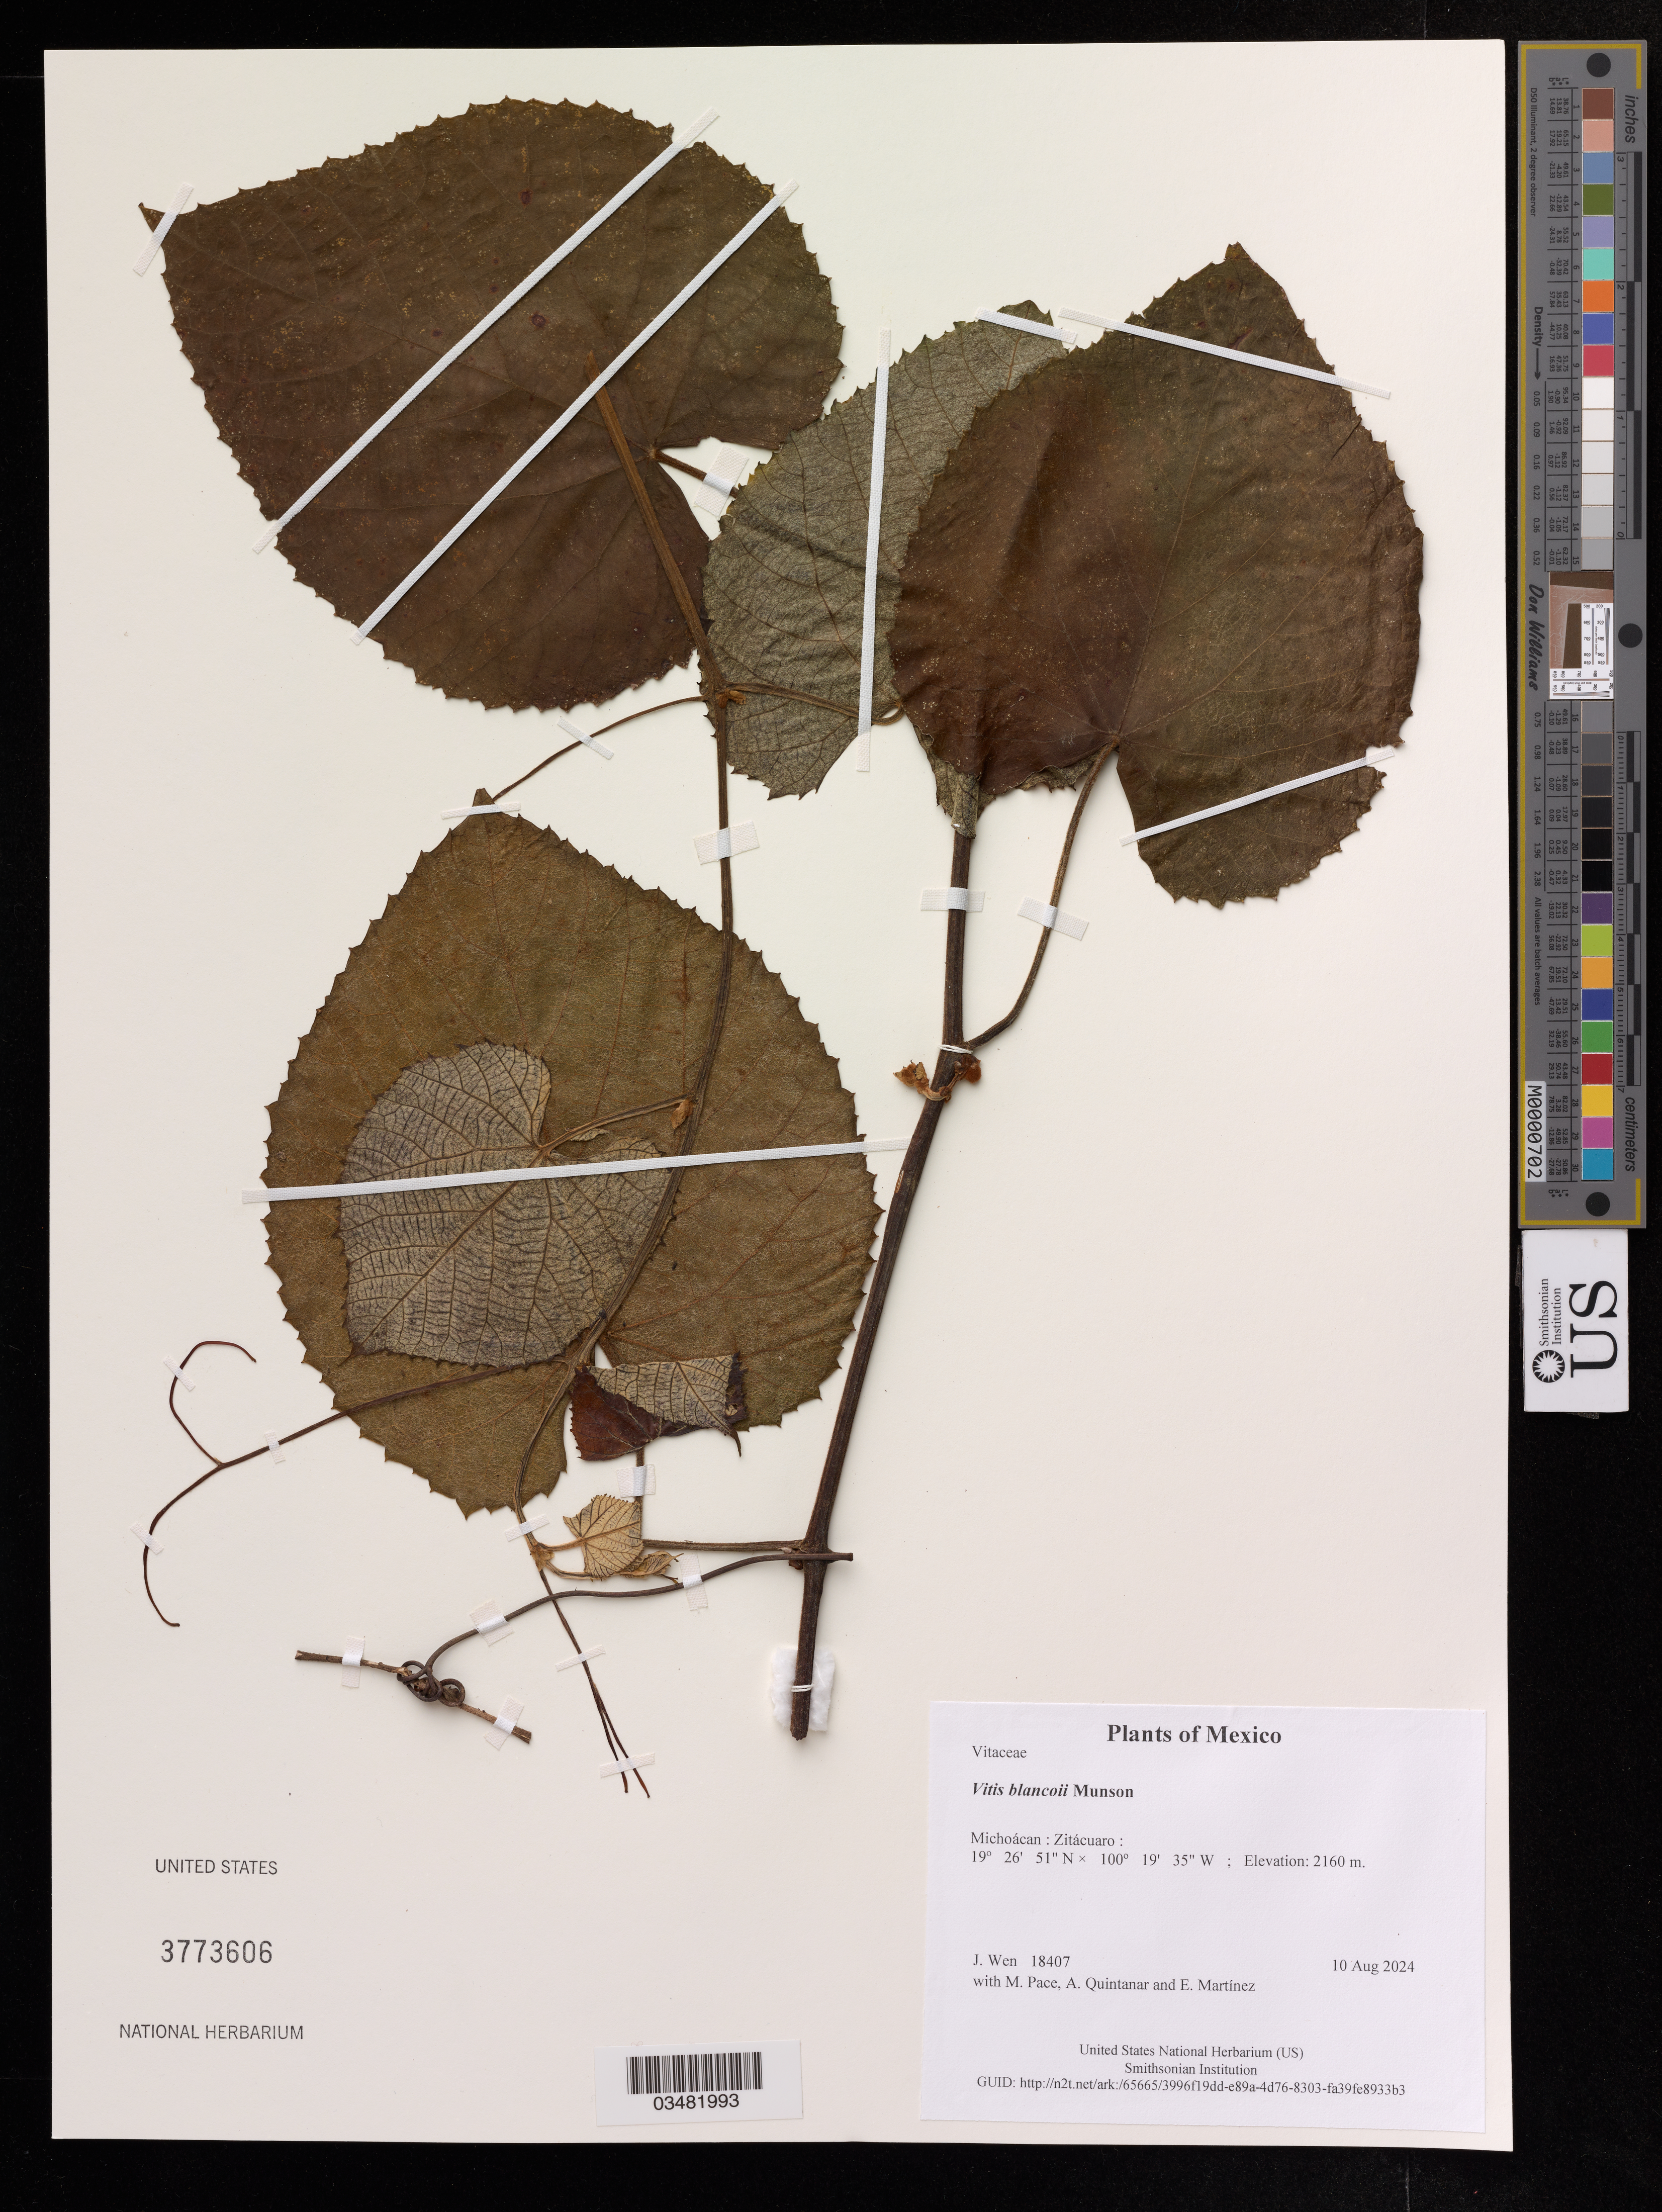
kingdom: Plantae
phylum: Tracheophyta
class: Magnoliopsida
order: Vitales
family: Vitaceae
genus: Vitis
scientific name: Vitis blancoii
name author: Munson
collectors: J. Wen, M. Pace, A. Quintanar & E. Martinez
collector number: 18407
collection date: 2024-08-10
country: Mexico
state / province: Michoácan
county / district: Zitácuaro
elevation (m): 2160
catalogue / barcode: US 3773606